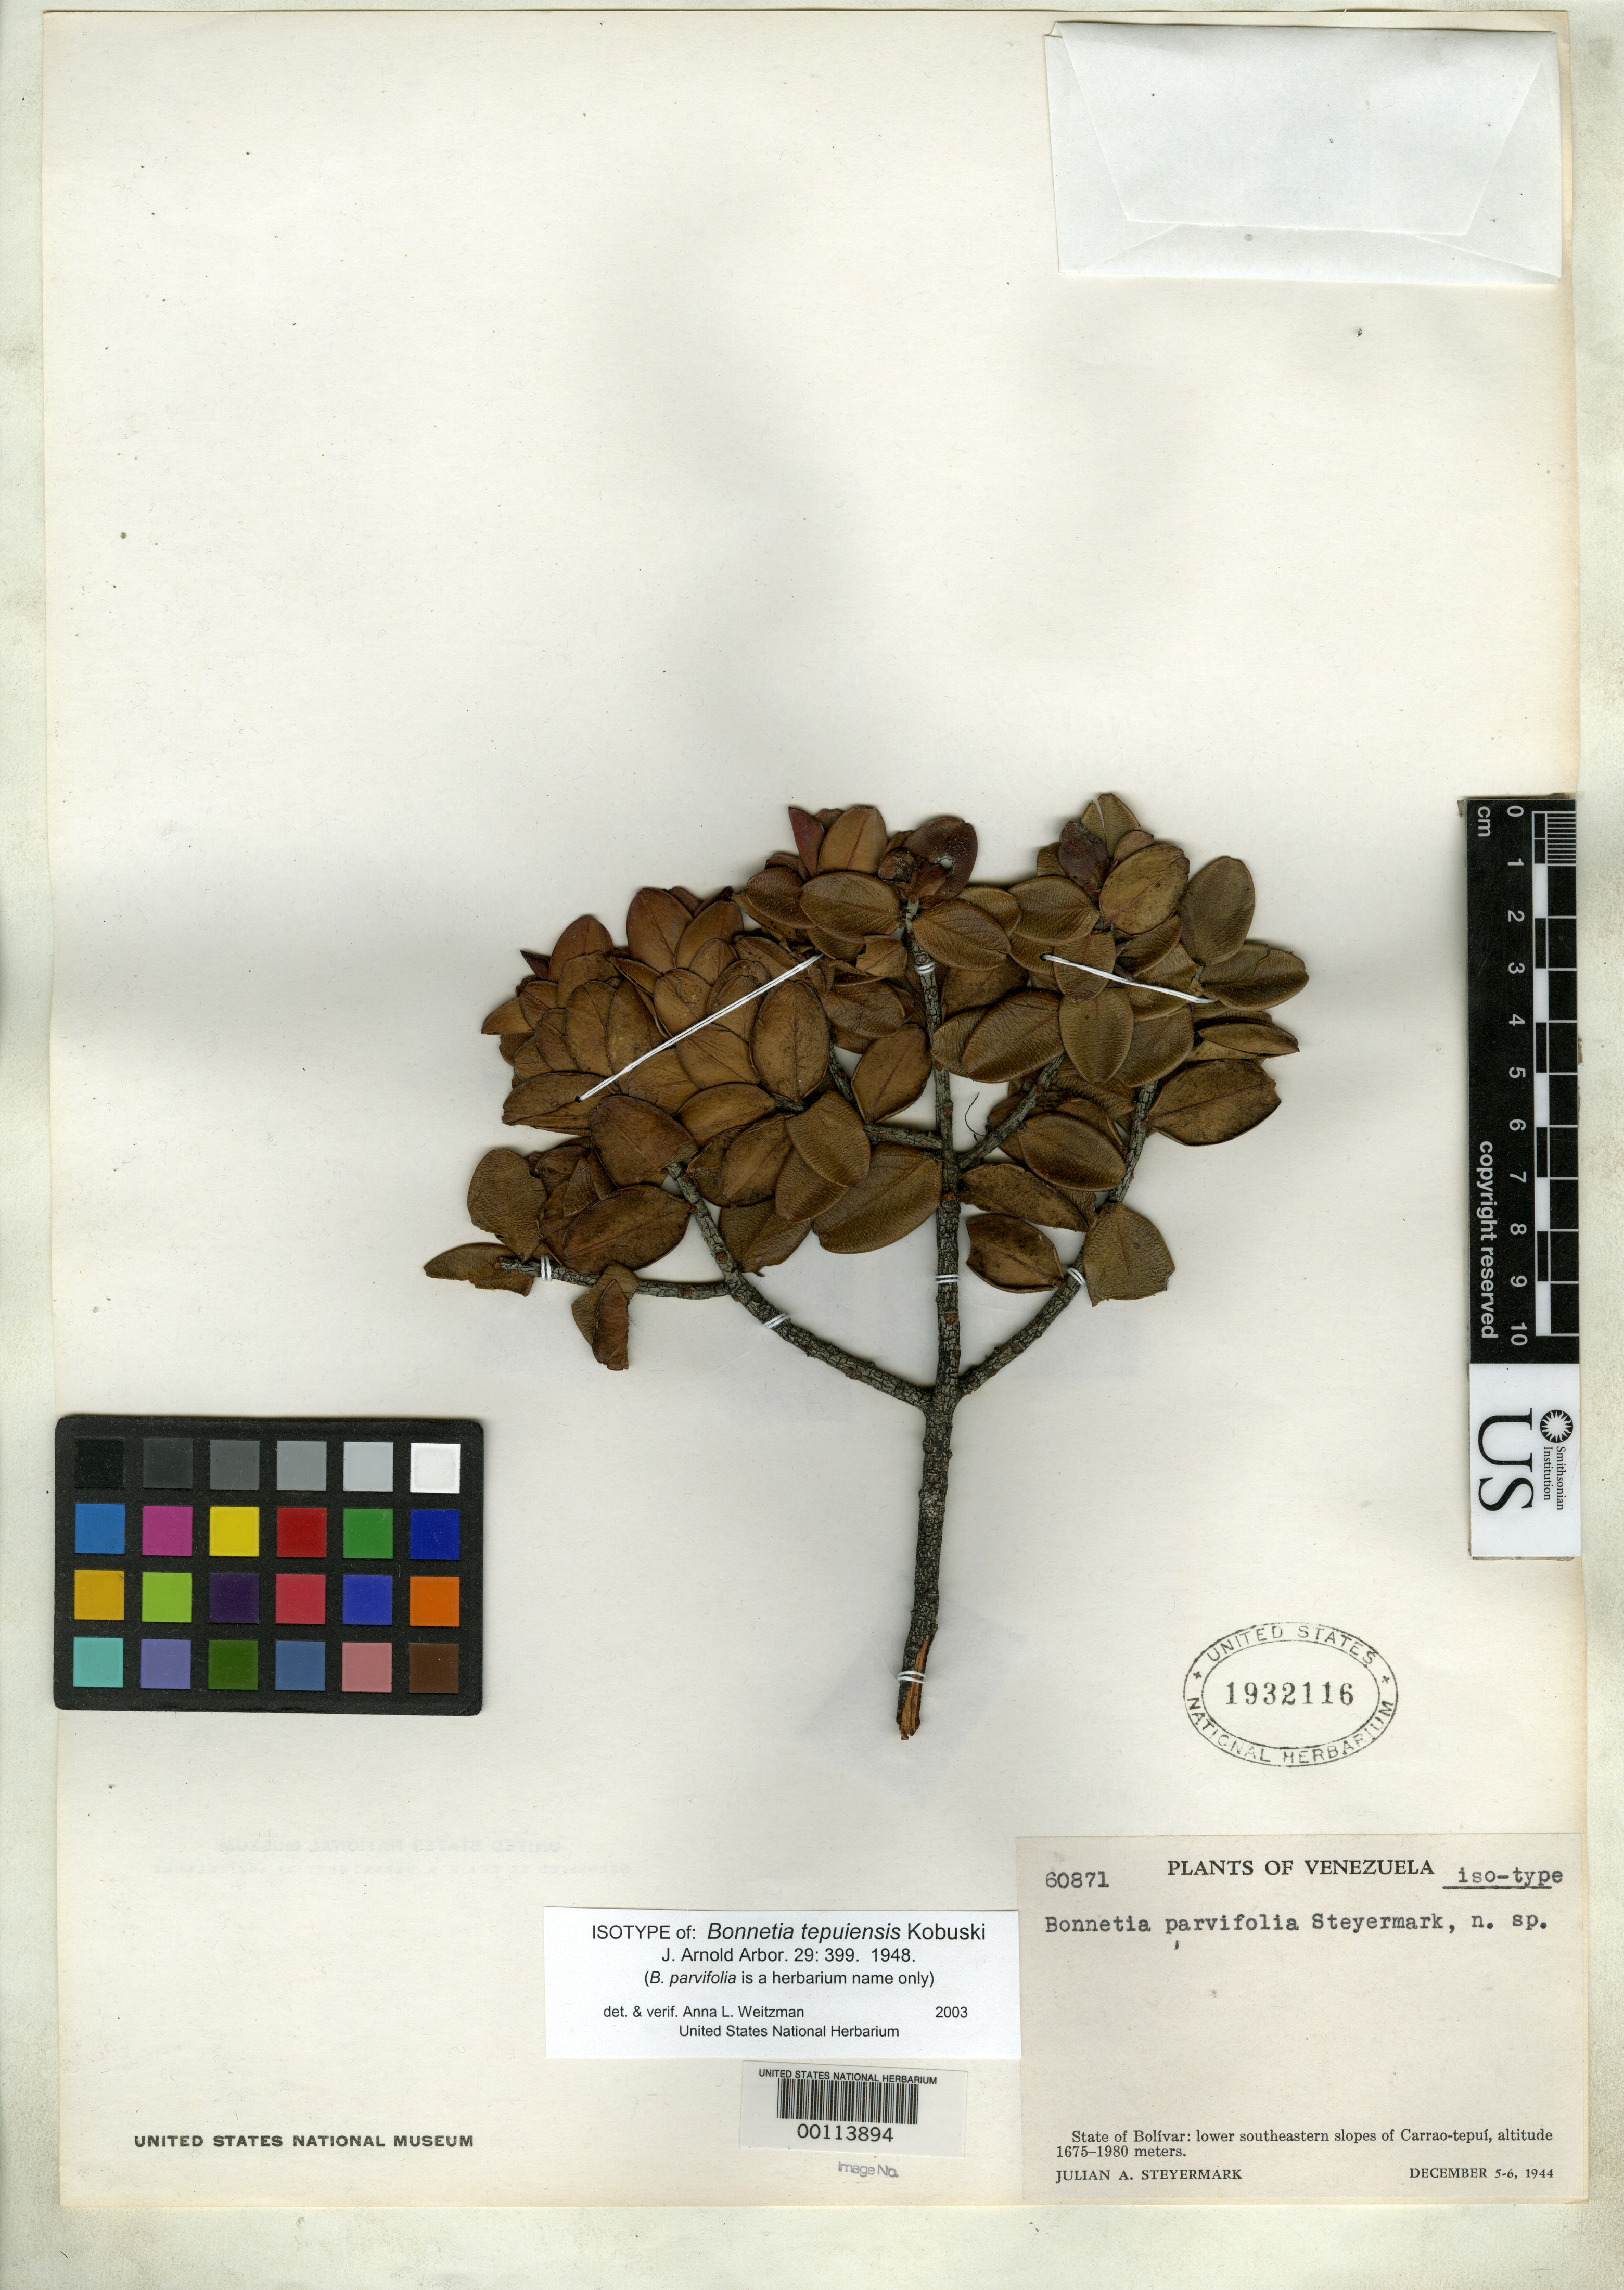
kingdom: Plantae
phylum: Tracheophyta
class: Magnoliopsida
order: Malpighiales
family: Bonnetiaceae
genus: Bonnetia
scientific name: Bonnetia tepuiensis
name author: Kobuski & Steyerm.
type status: Isotype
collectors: J. Steyermark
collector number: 60871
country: Venezuela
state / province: Bolivar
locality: Carrao-tepui.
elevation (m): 1675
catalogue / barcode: US 1932116